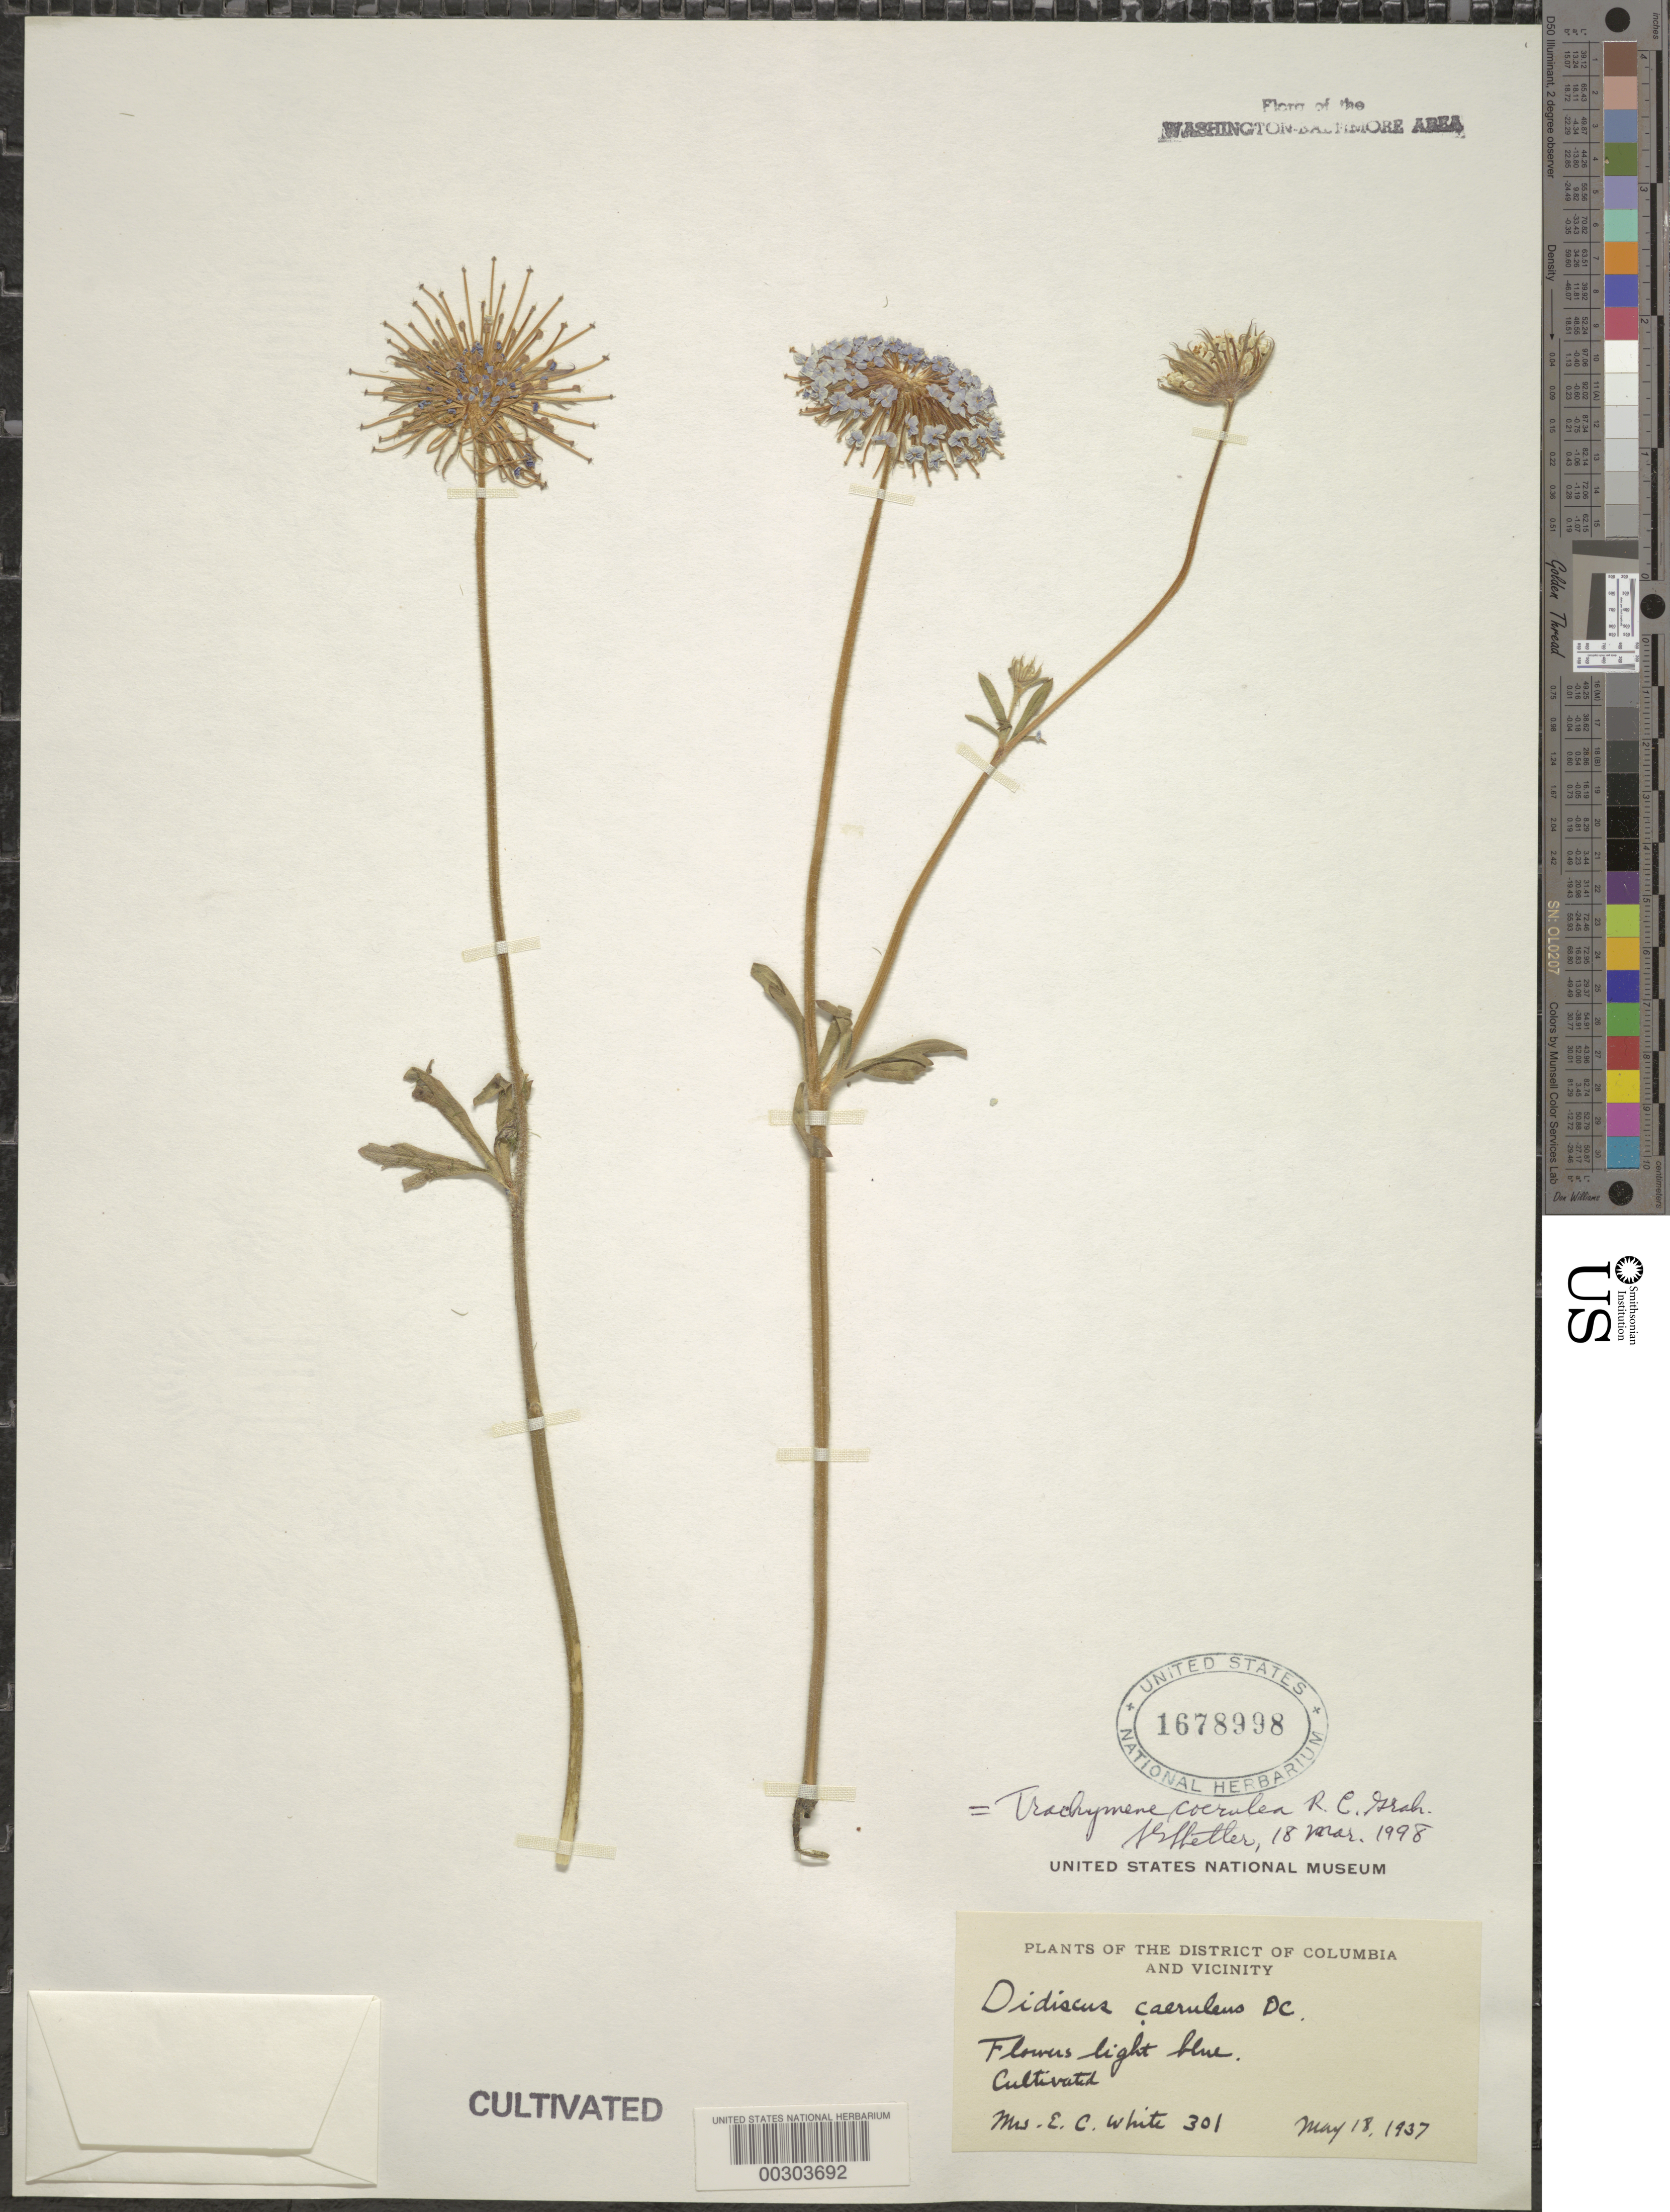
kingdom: Plantae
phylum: Tracheophyta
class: Magnoliopsida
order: Apiales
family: Araliaceae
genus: Trachymene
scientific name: Trachymene coerulea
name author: Graham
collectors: E. C. White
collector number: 301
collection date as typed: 18 May 1937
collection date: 1937-05-18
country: United States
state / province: District of Columbia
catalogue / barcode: US 1678998